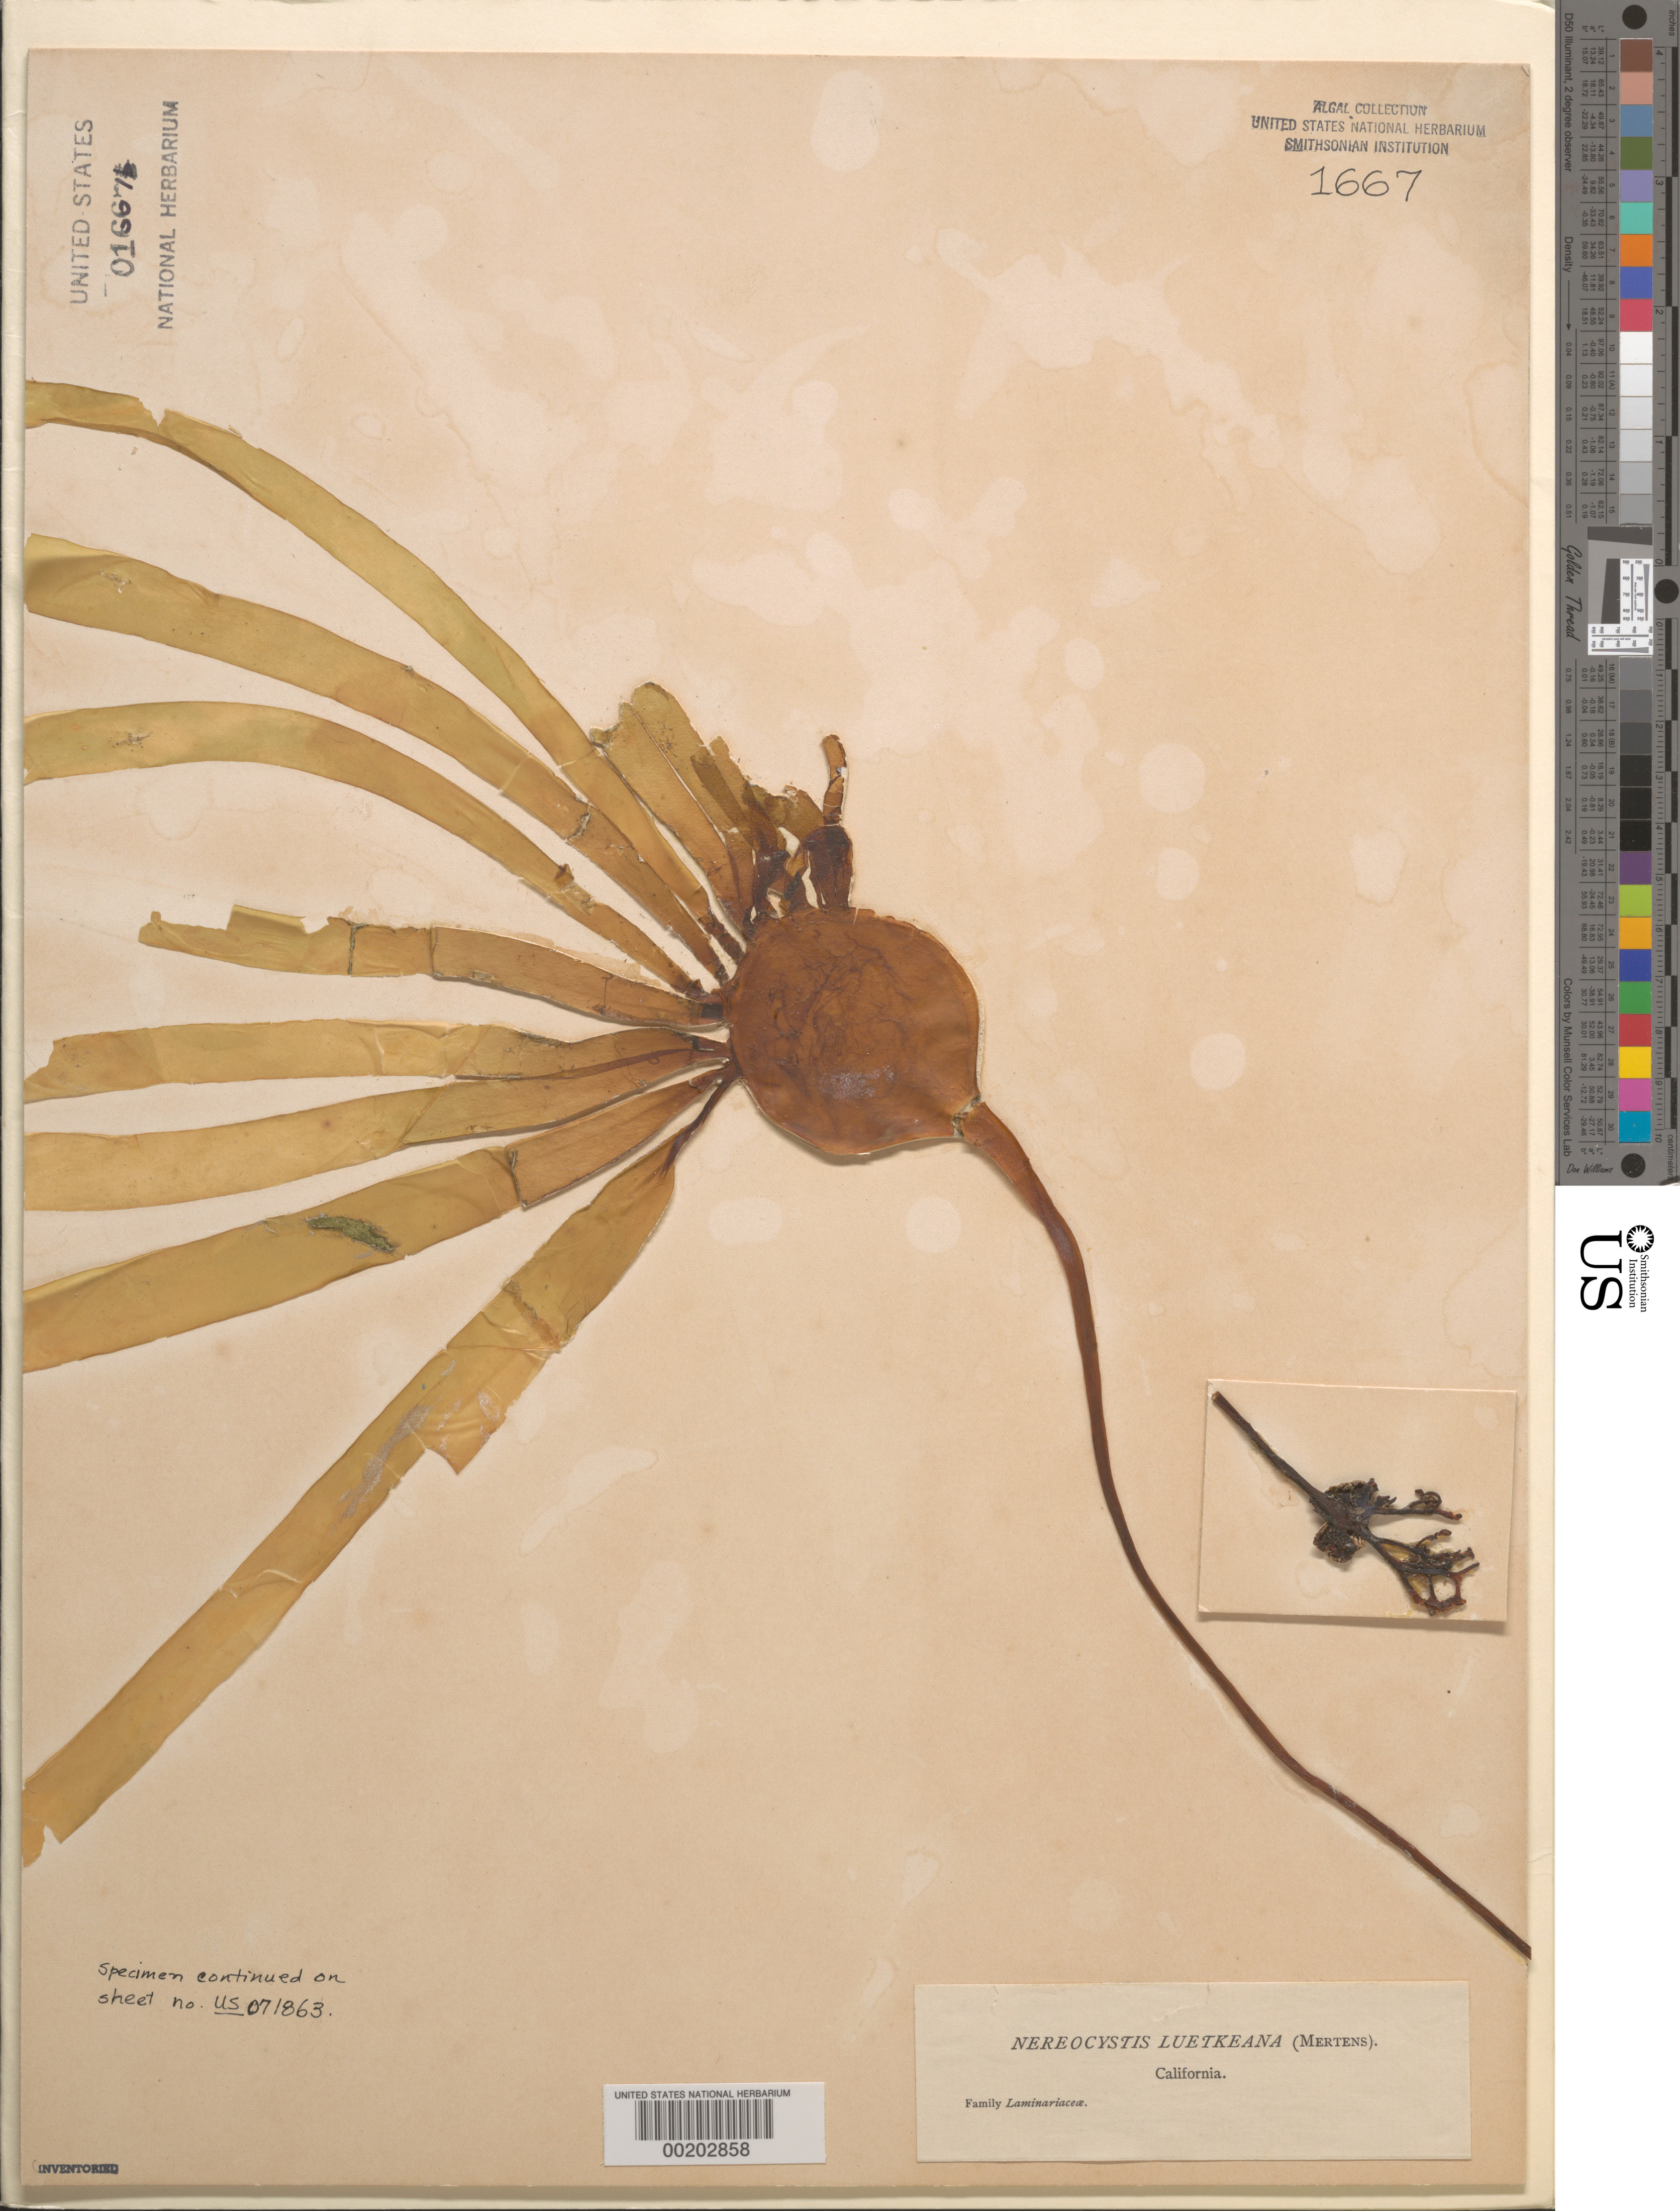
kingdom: Chromista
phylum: Ochrophyta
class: Phaeophyceae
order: Laminariales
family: Laminariaceae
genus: Nereocystis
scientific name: Nereocystis luetkeana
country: United States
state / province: California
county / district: San Diego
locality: False Bay, San Diego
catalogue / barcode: US 1667